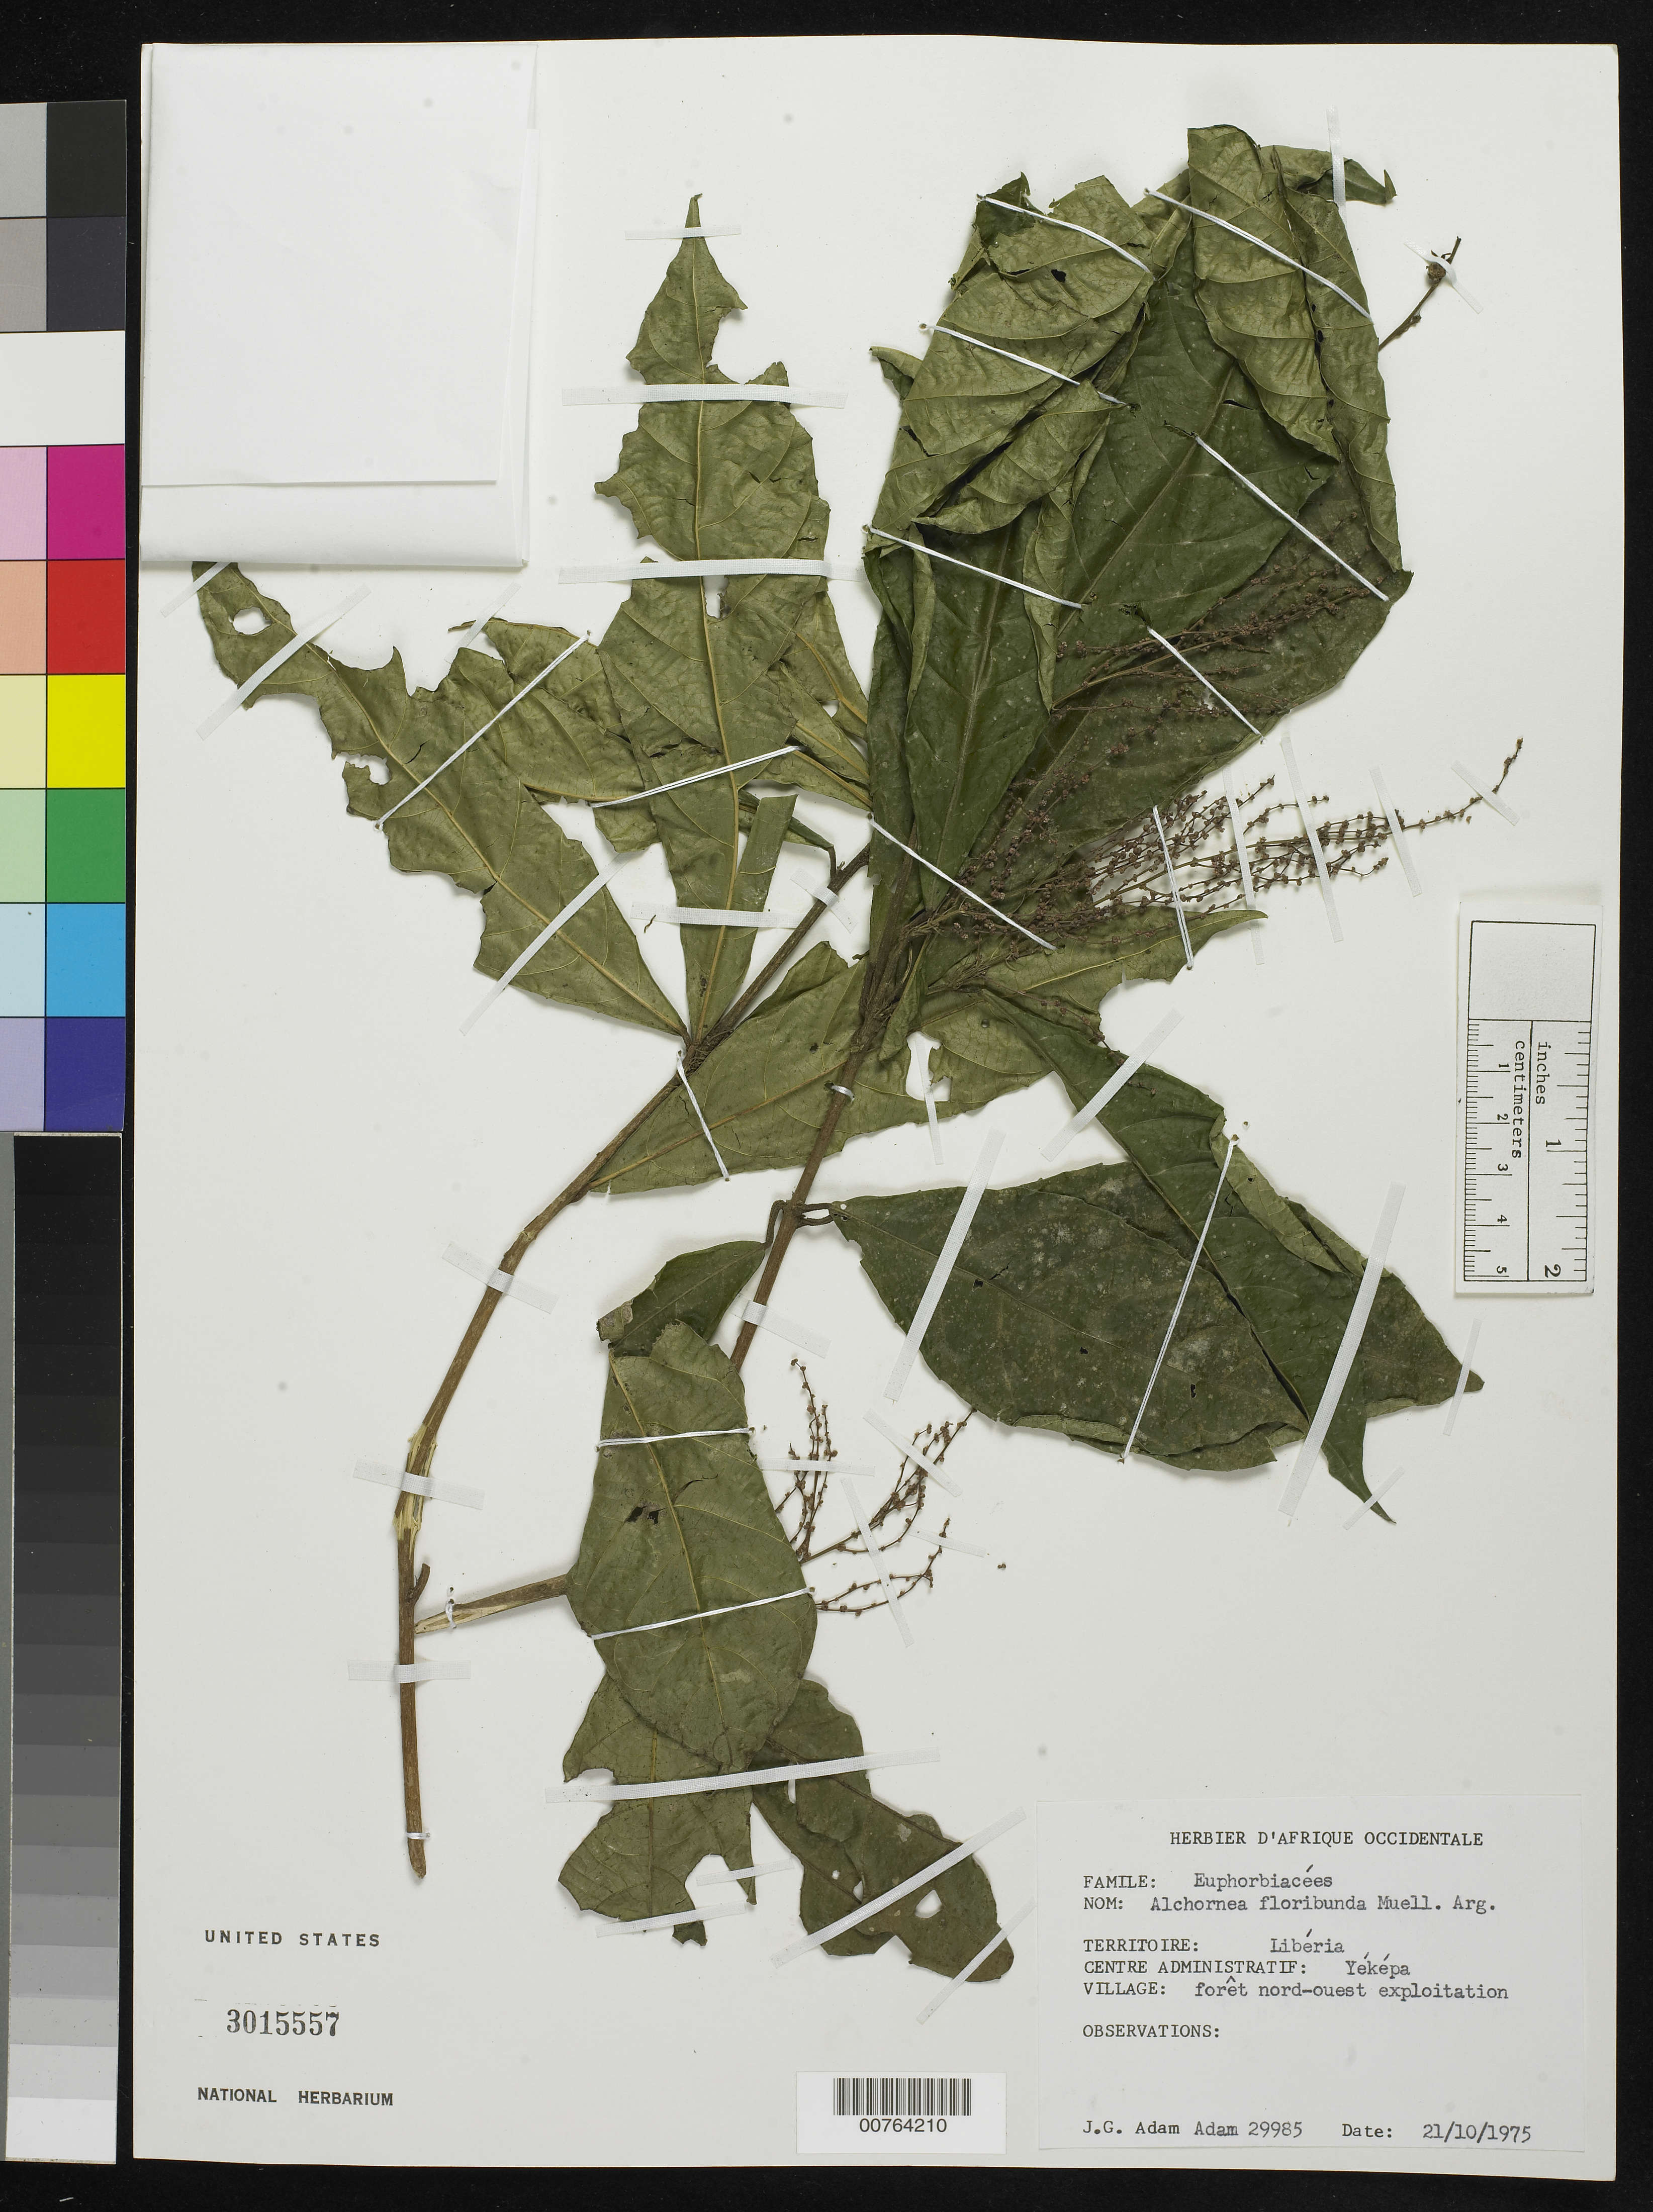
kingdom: Plantae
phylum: Tracheophyta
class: Magnoliopsida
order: Malpighiales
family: Euphorbiaceae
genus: Alchornea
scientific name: Alchornea floribunda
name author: Müll. Arg.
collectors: J. Adam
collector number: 29985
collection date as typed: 21 Oct 1975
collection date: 1975-10-21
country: Liberia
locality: Yéképa; forêt nord-ouest exploitation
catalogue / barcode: US 3015557